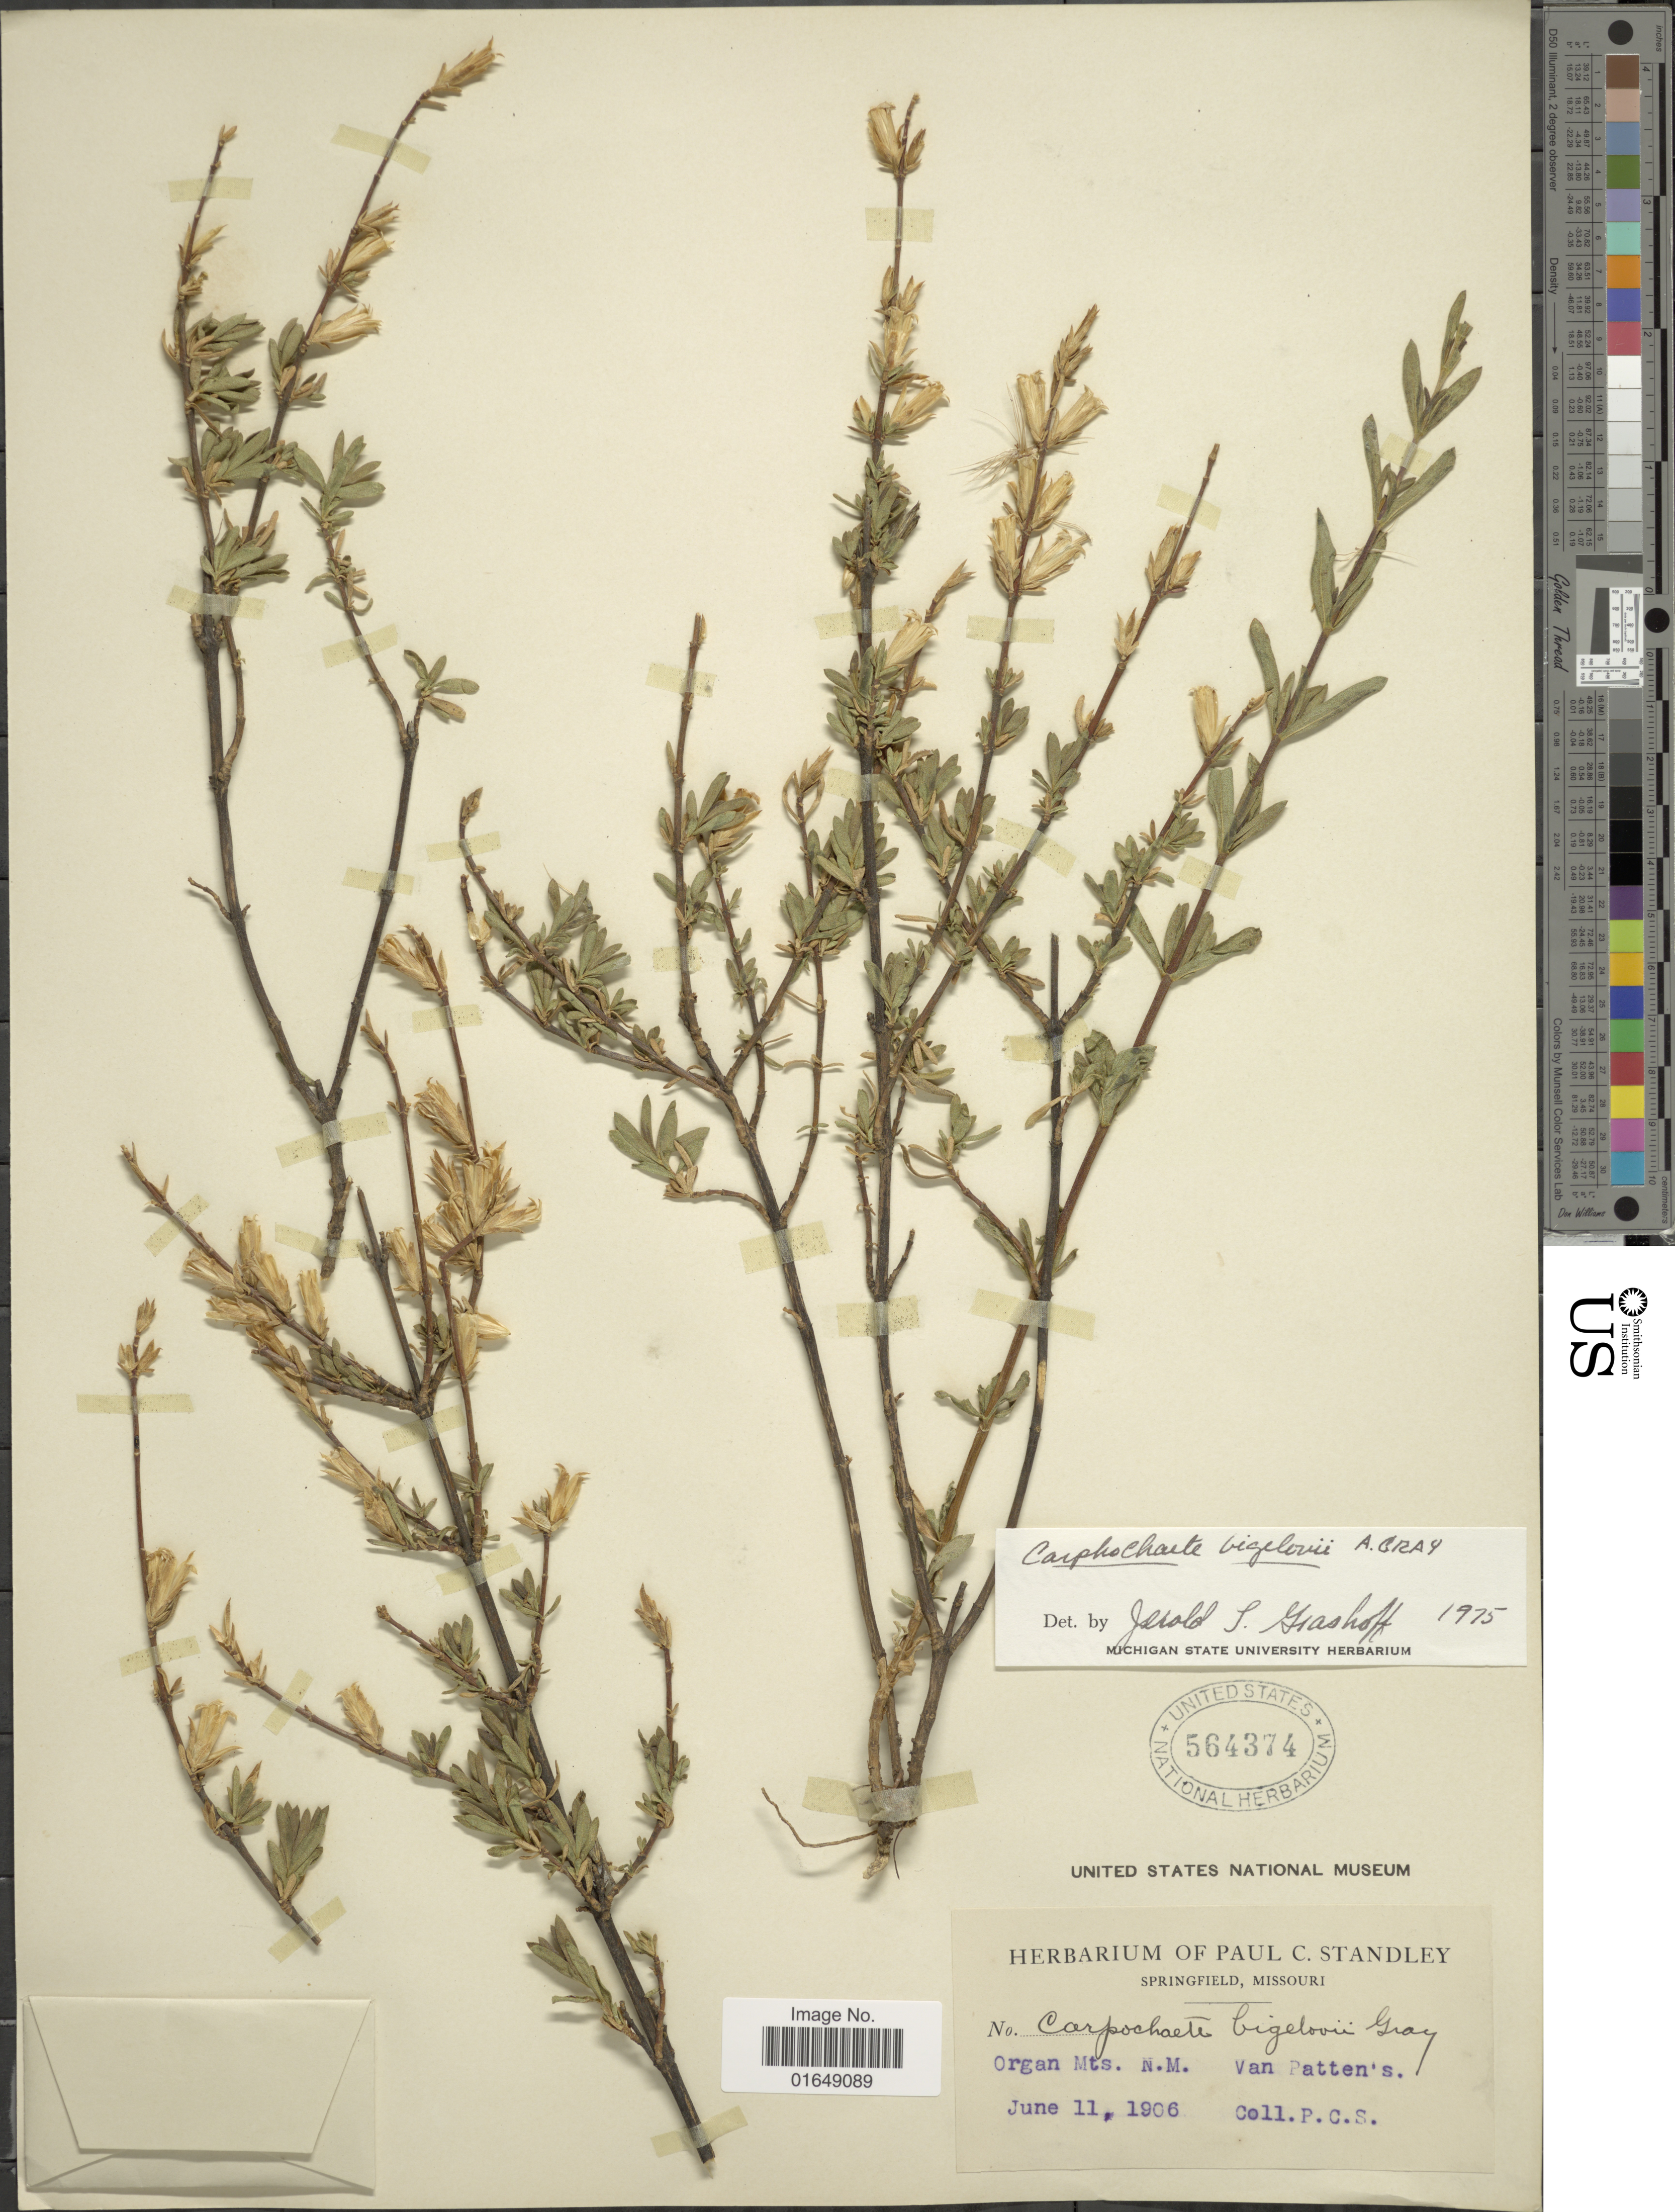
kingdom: Plantae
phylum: Tracheophyta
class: Magnoliopsida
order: Asterales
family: Asteraceae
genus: Carphochaete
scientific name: Carphochaete bigelovii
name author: A. Gray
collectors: P. C. Standley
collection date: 1906-06-11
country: United States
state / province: New Mexico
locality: Organ Mts, Van Patten's.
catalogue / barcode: US 564374